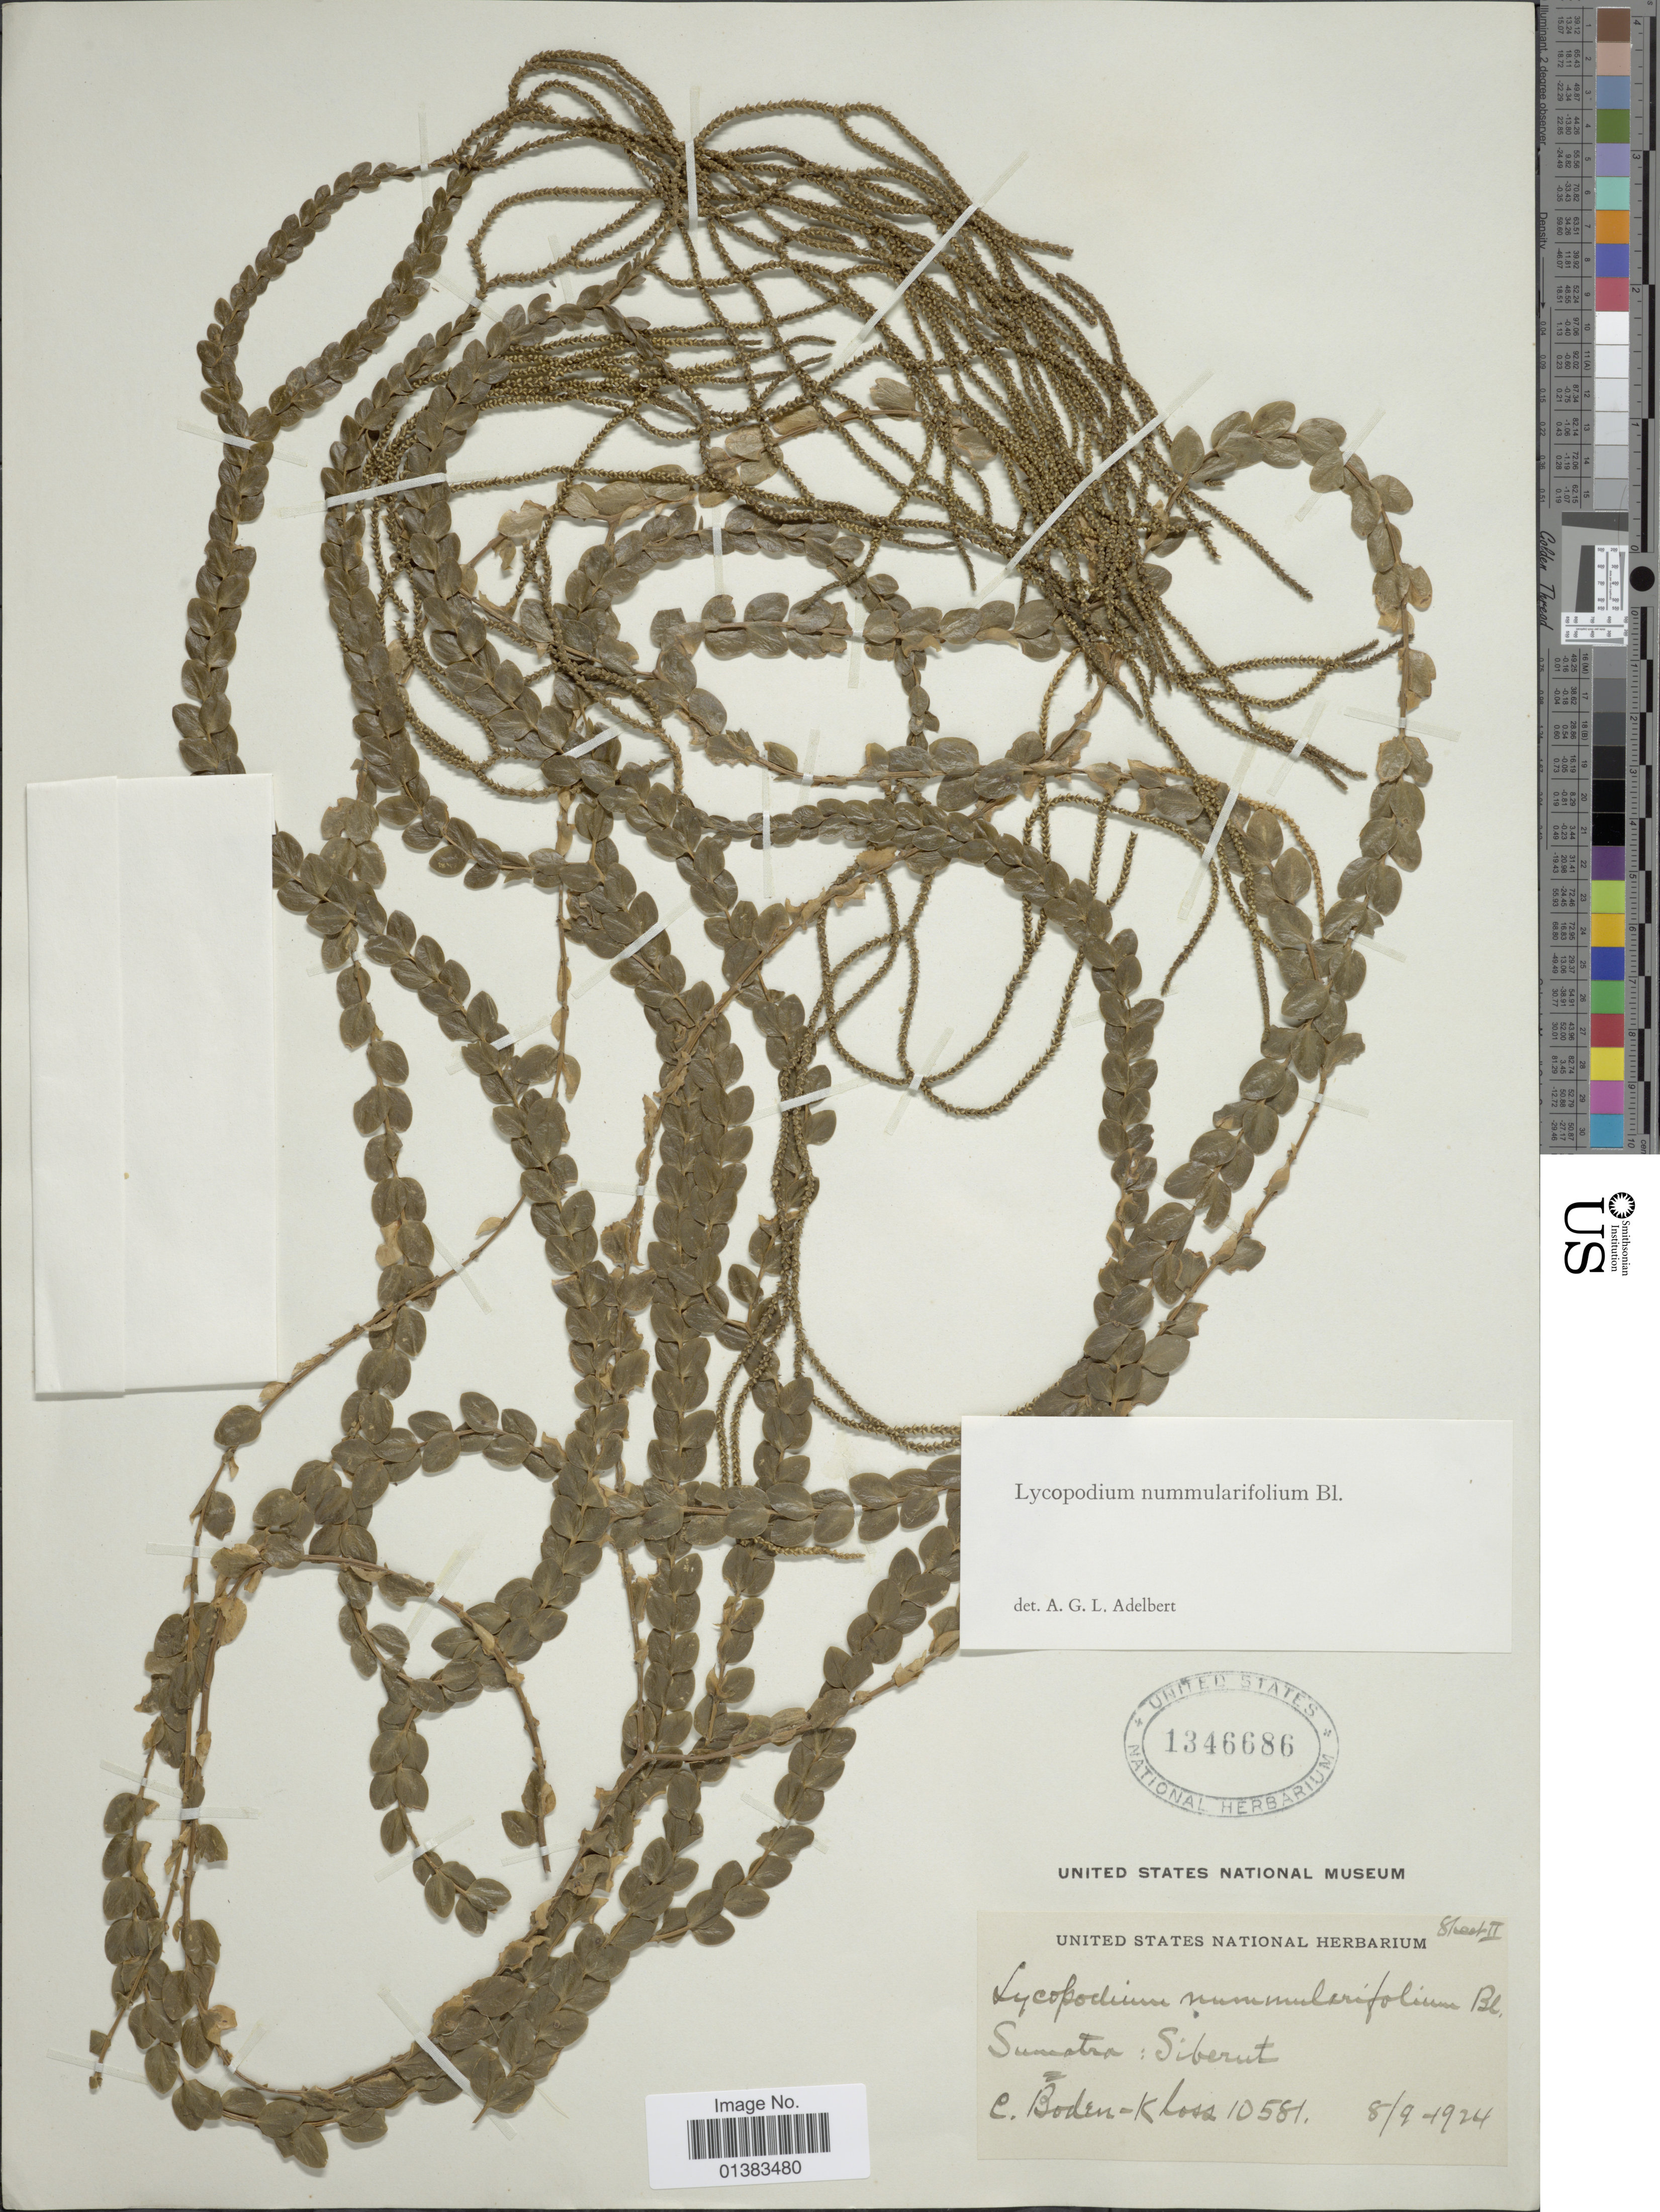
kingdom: Plantae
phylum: Tracheophyta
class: Lycopodiopsida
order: Lycopodiales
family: Lycopodiaceae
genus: Phlegmariurus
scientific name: Phlegmariurus nummulariifolius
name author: (Blume) Ching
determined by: Field, A. R.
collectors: C. Boden-Kloss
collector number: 10581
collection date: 1924-09-08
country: Indonesia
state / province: Sumatra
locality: Siberut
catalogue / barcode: US 1346686